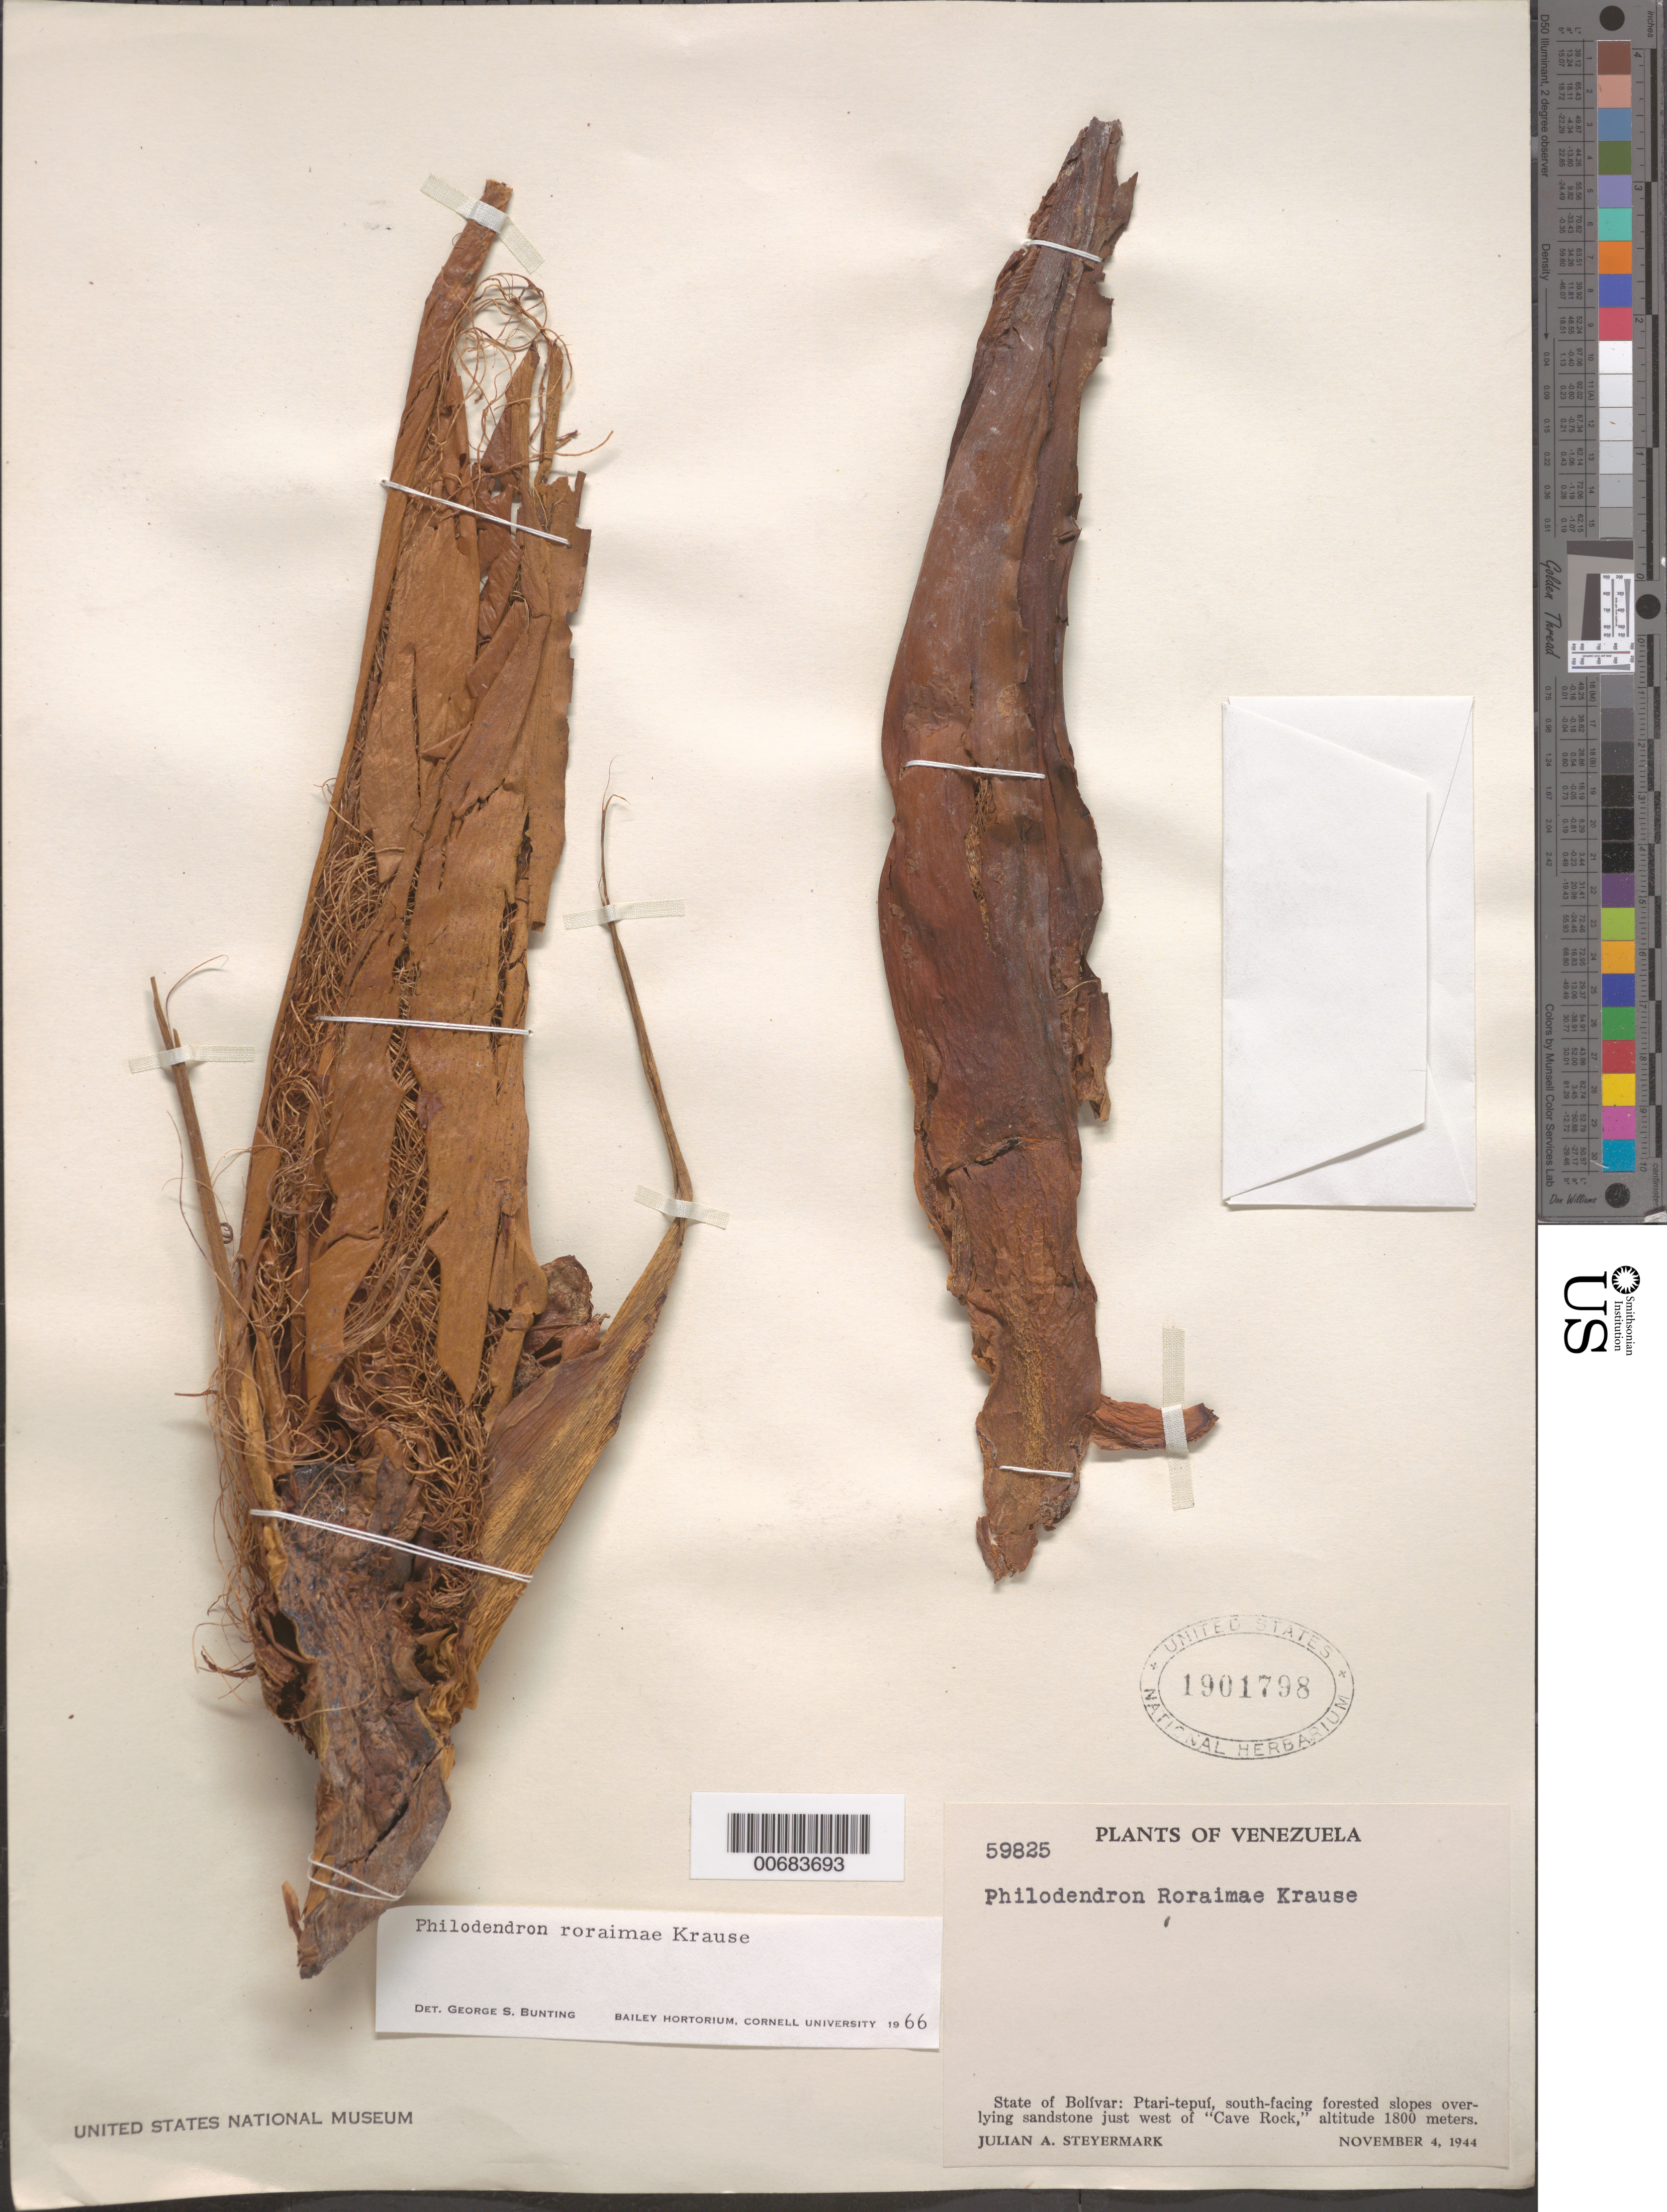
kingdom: Plantae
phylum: Tracheophyta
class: Liliopsida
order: Alismatales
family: Araceae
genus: Philodendron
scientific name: Philodendron roraimae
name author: K. Krause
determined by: Bunting, G. S.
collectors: J. Steyermark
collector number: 59825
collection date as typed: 4-Nov-44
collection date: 1944-11-04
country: Venezuela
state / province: Bolívar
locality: Ptari-tepuí, just west of "Cave Rock"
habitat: South-facing forested slopes overlying sandstone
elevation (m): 1800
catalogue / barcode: US 1901798